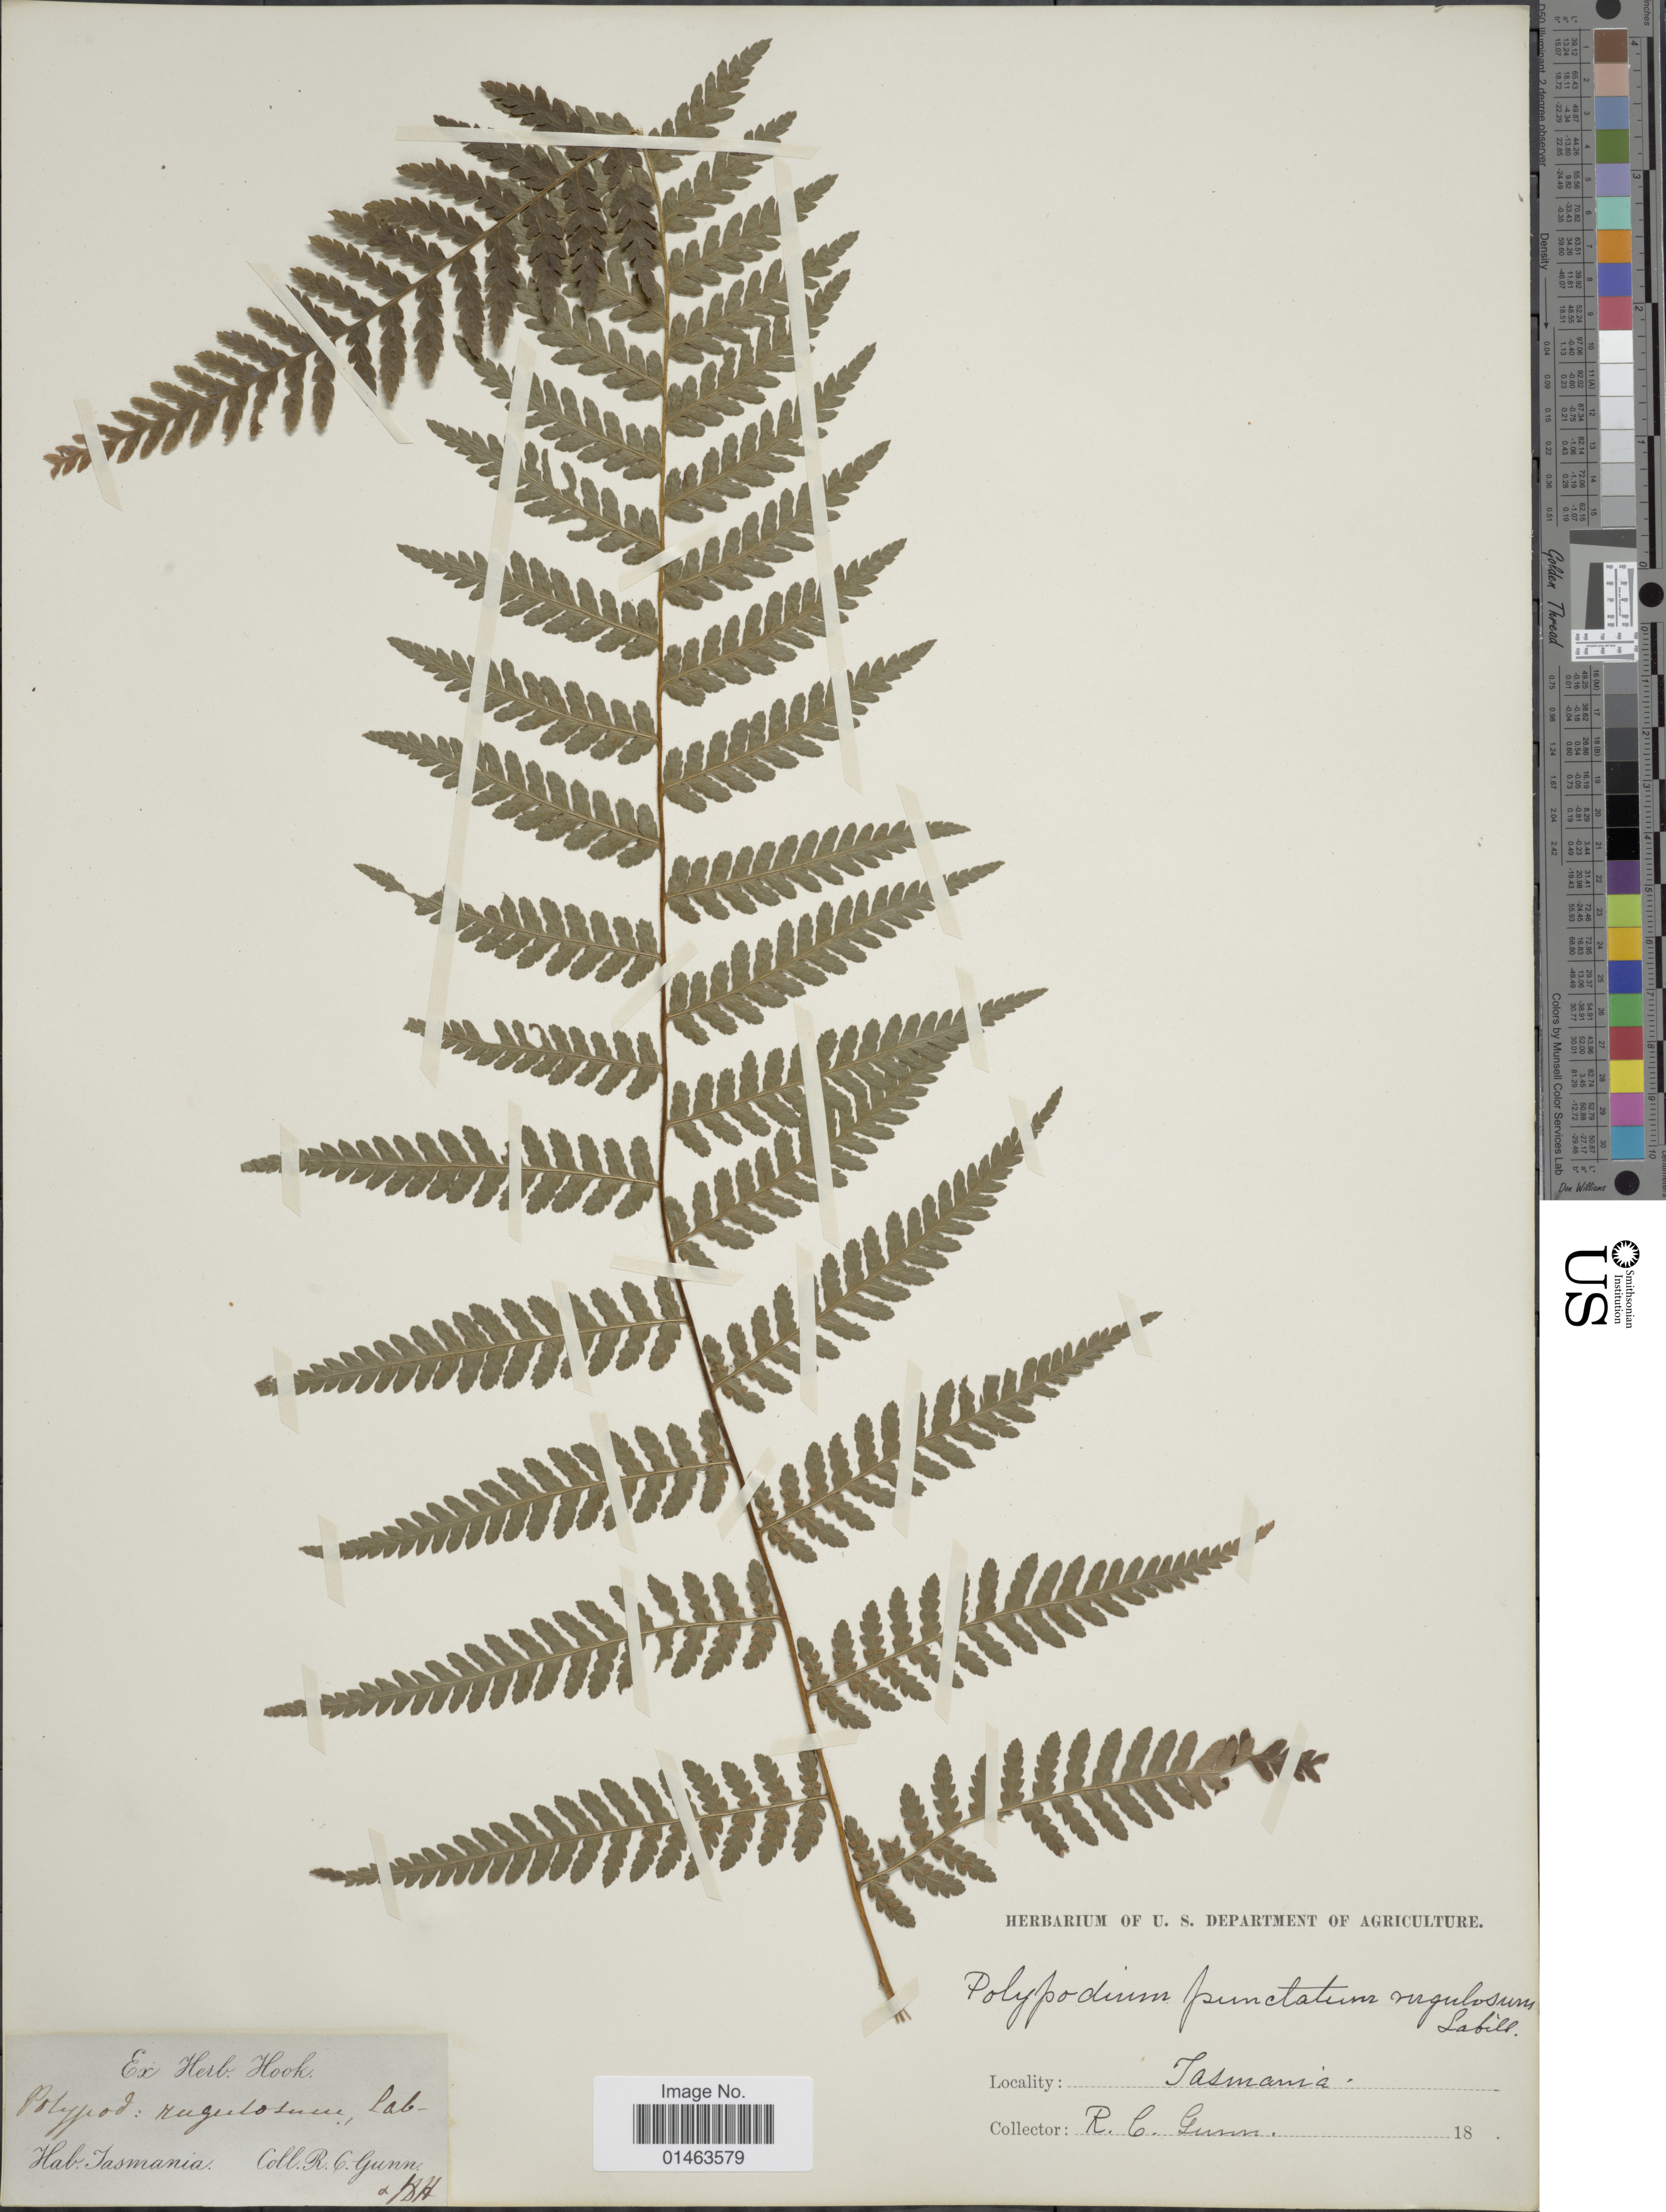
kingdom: Plantae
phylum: Tracheophyta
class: Polypodiopsida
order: Polypodiales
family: Dennstaedtiaceae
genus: Hypolepis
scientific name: Hypolepis rugosula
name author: (Labill.) J. Sm.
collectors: R. Gum & H. H.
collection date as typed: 18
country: Australia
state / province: Tasmania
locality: Tasmania.